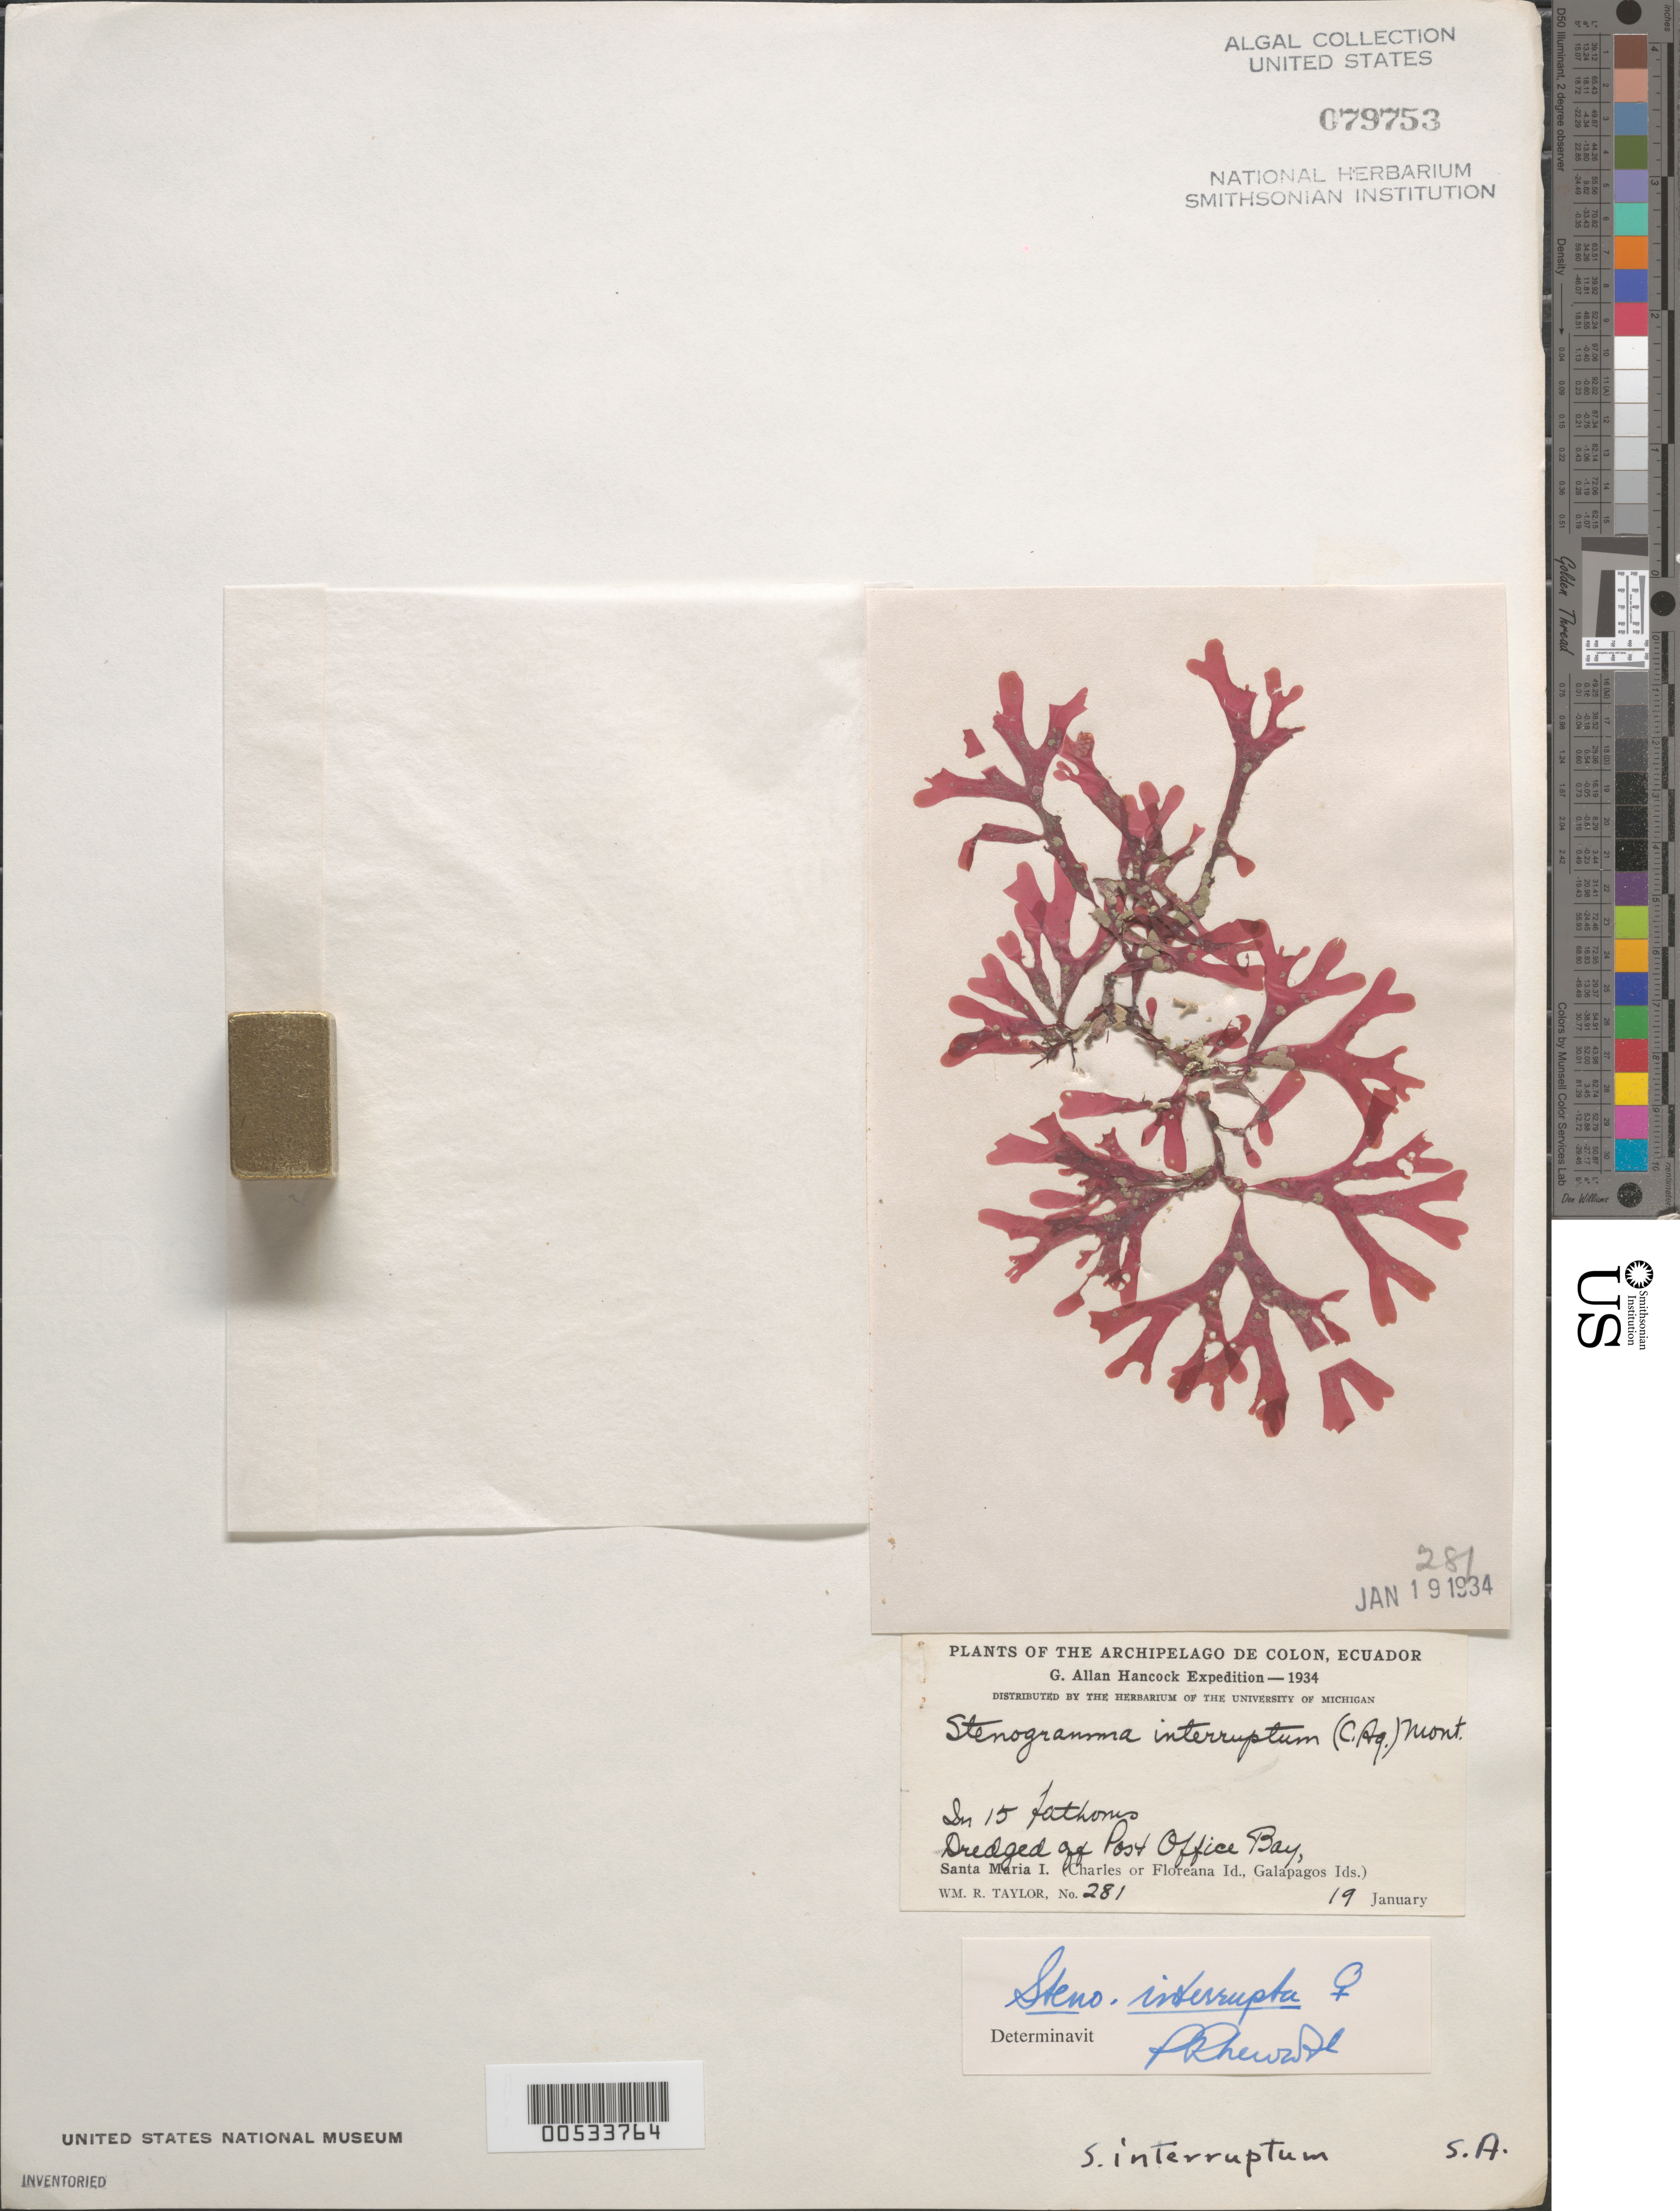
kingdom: Plantae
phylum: Rhodophyta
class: Florideophyceae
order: Gigartinales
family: Phyllophoraceae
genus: Stenogramma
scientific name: Stenogramma interruptum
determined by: Newroth, P. R.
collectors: W. R. Taylor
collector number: WRT 34-281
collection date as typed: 19 Jan 1934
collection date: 1934-01-19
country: Ecuador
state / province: Colón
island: Floreana [Charles, Santa Maria]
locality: Off Post Office Bay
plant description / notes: G. Allan Hancock Expedition, 1934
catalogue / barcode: US 79753